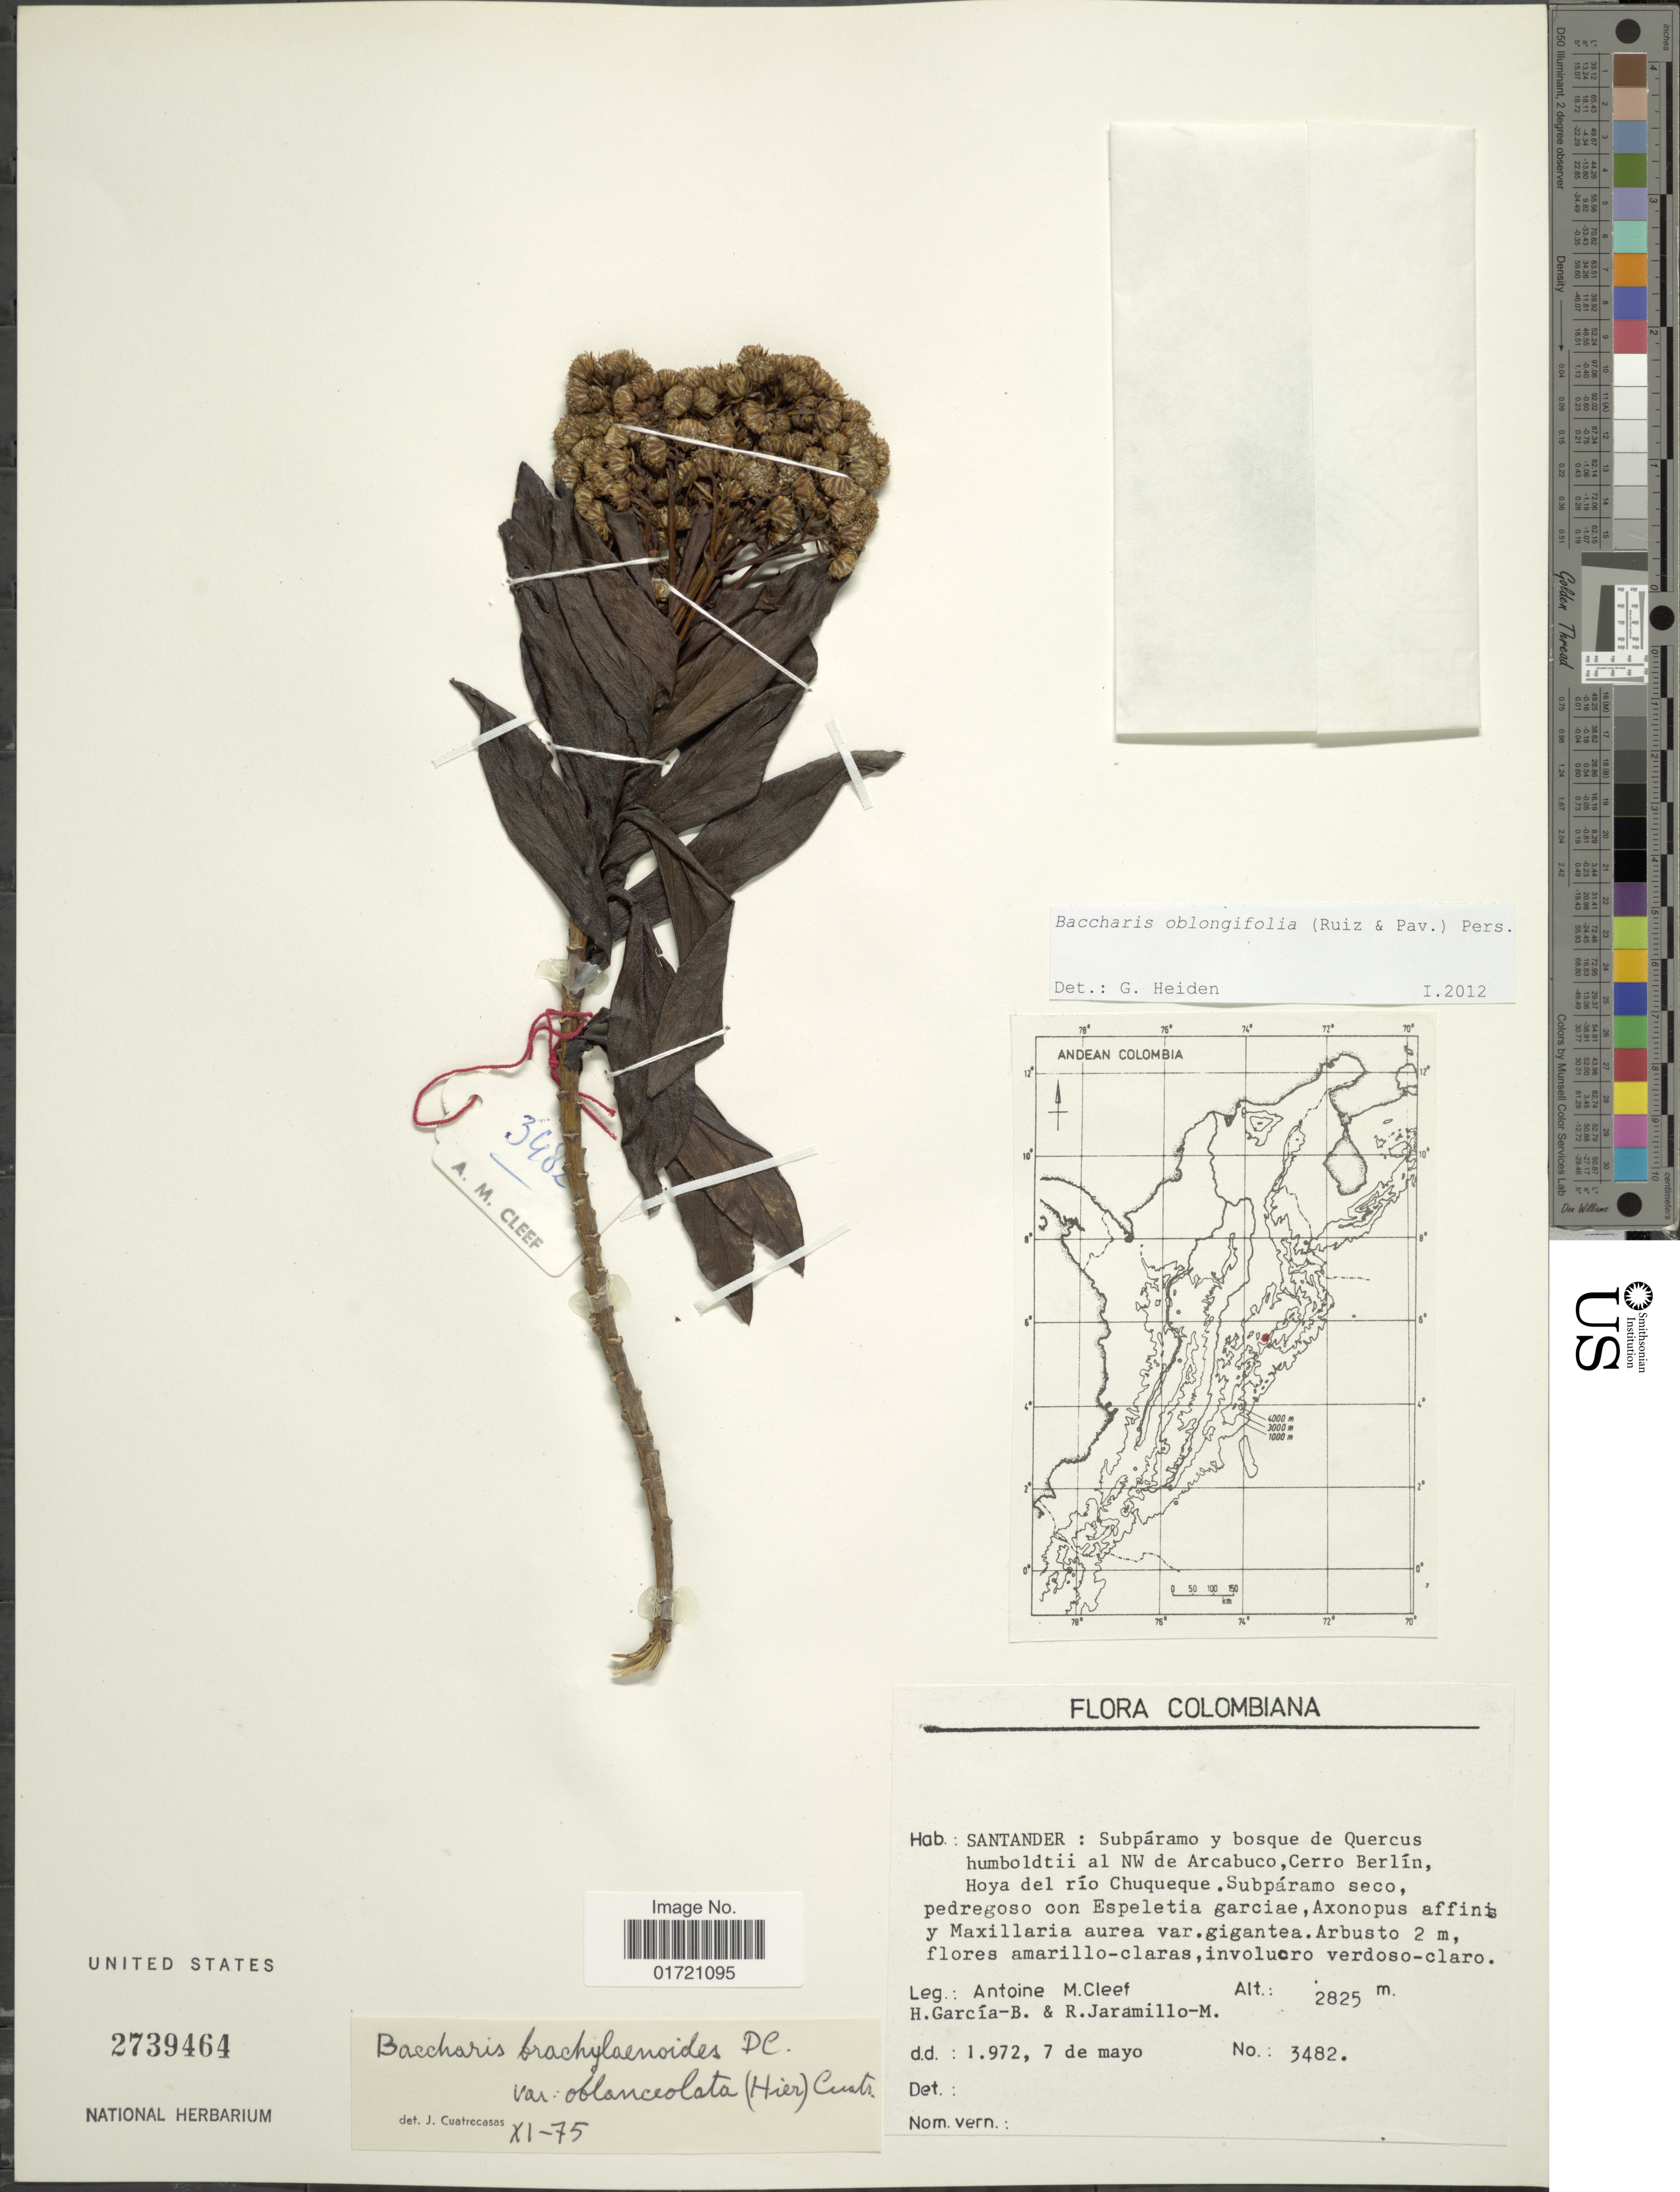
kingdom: Plantae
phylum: Tracheophyta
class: Magnoliopsida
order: Asterales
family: Asteraceae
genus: Baccharis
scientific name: Baccharis oblongifolia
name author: (Ruiz & Pav.) Pers.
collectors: A. M. Cleef, H. García Barriga & R. Jaramillo M.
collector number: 3482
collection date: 1972-05-07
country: Colombia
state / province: Santander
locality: Santander: Subpáramo y bosque de Querces humboldtii al NW de Arcabuco, Cerro Berlín, Hoya del río Chuqueque. Subpáramo seco, pedregoso con Espeletia garciae.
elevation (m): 2825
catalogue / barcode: US 2739464